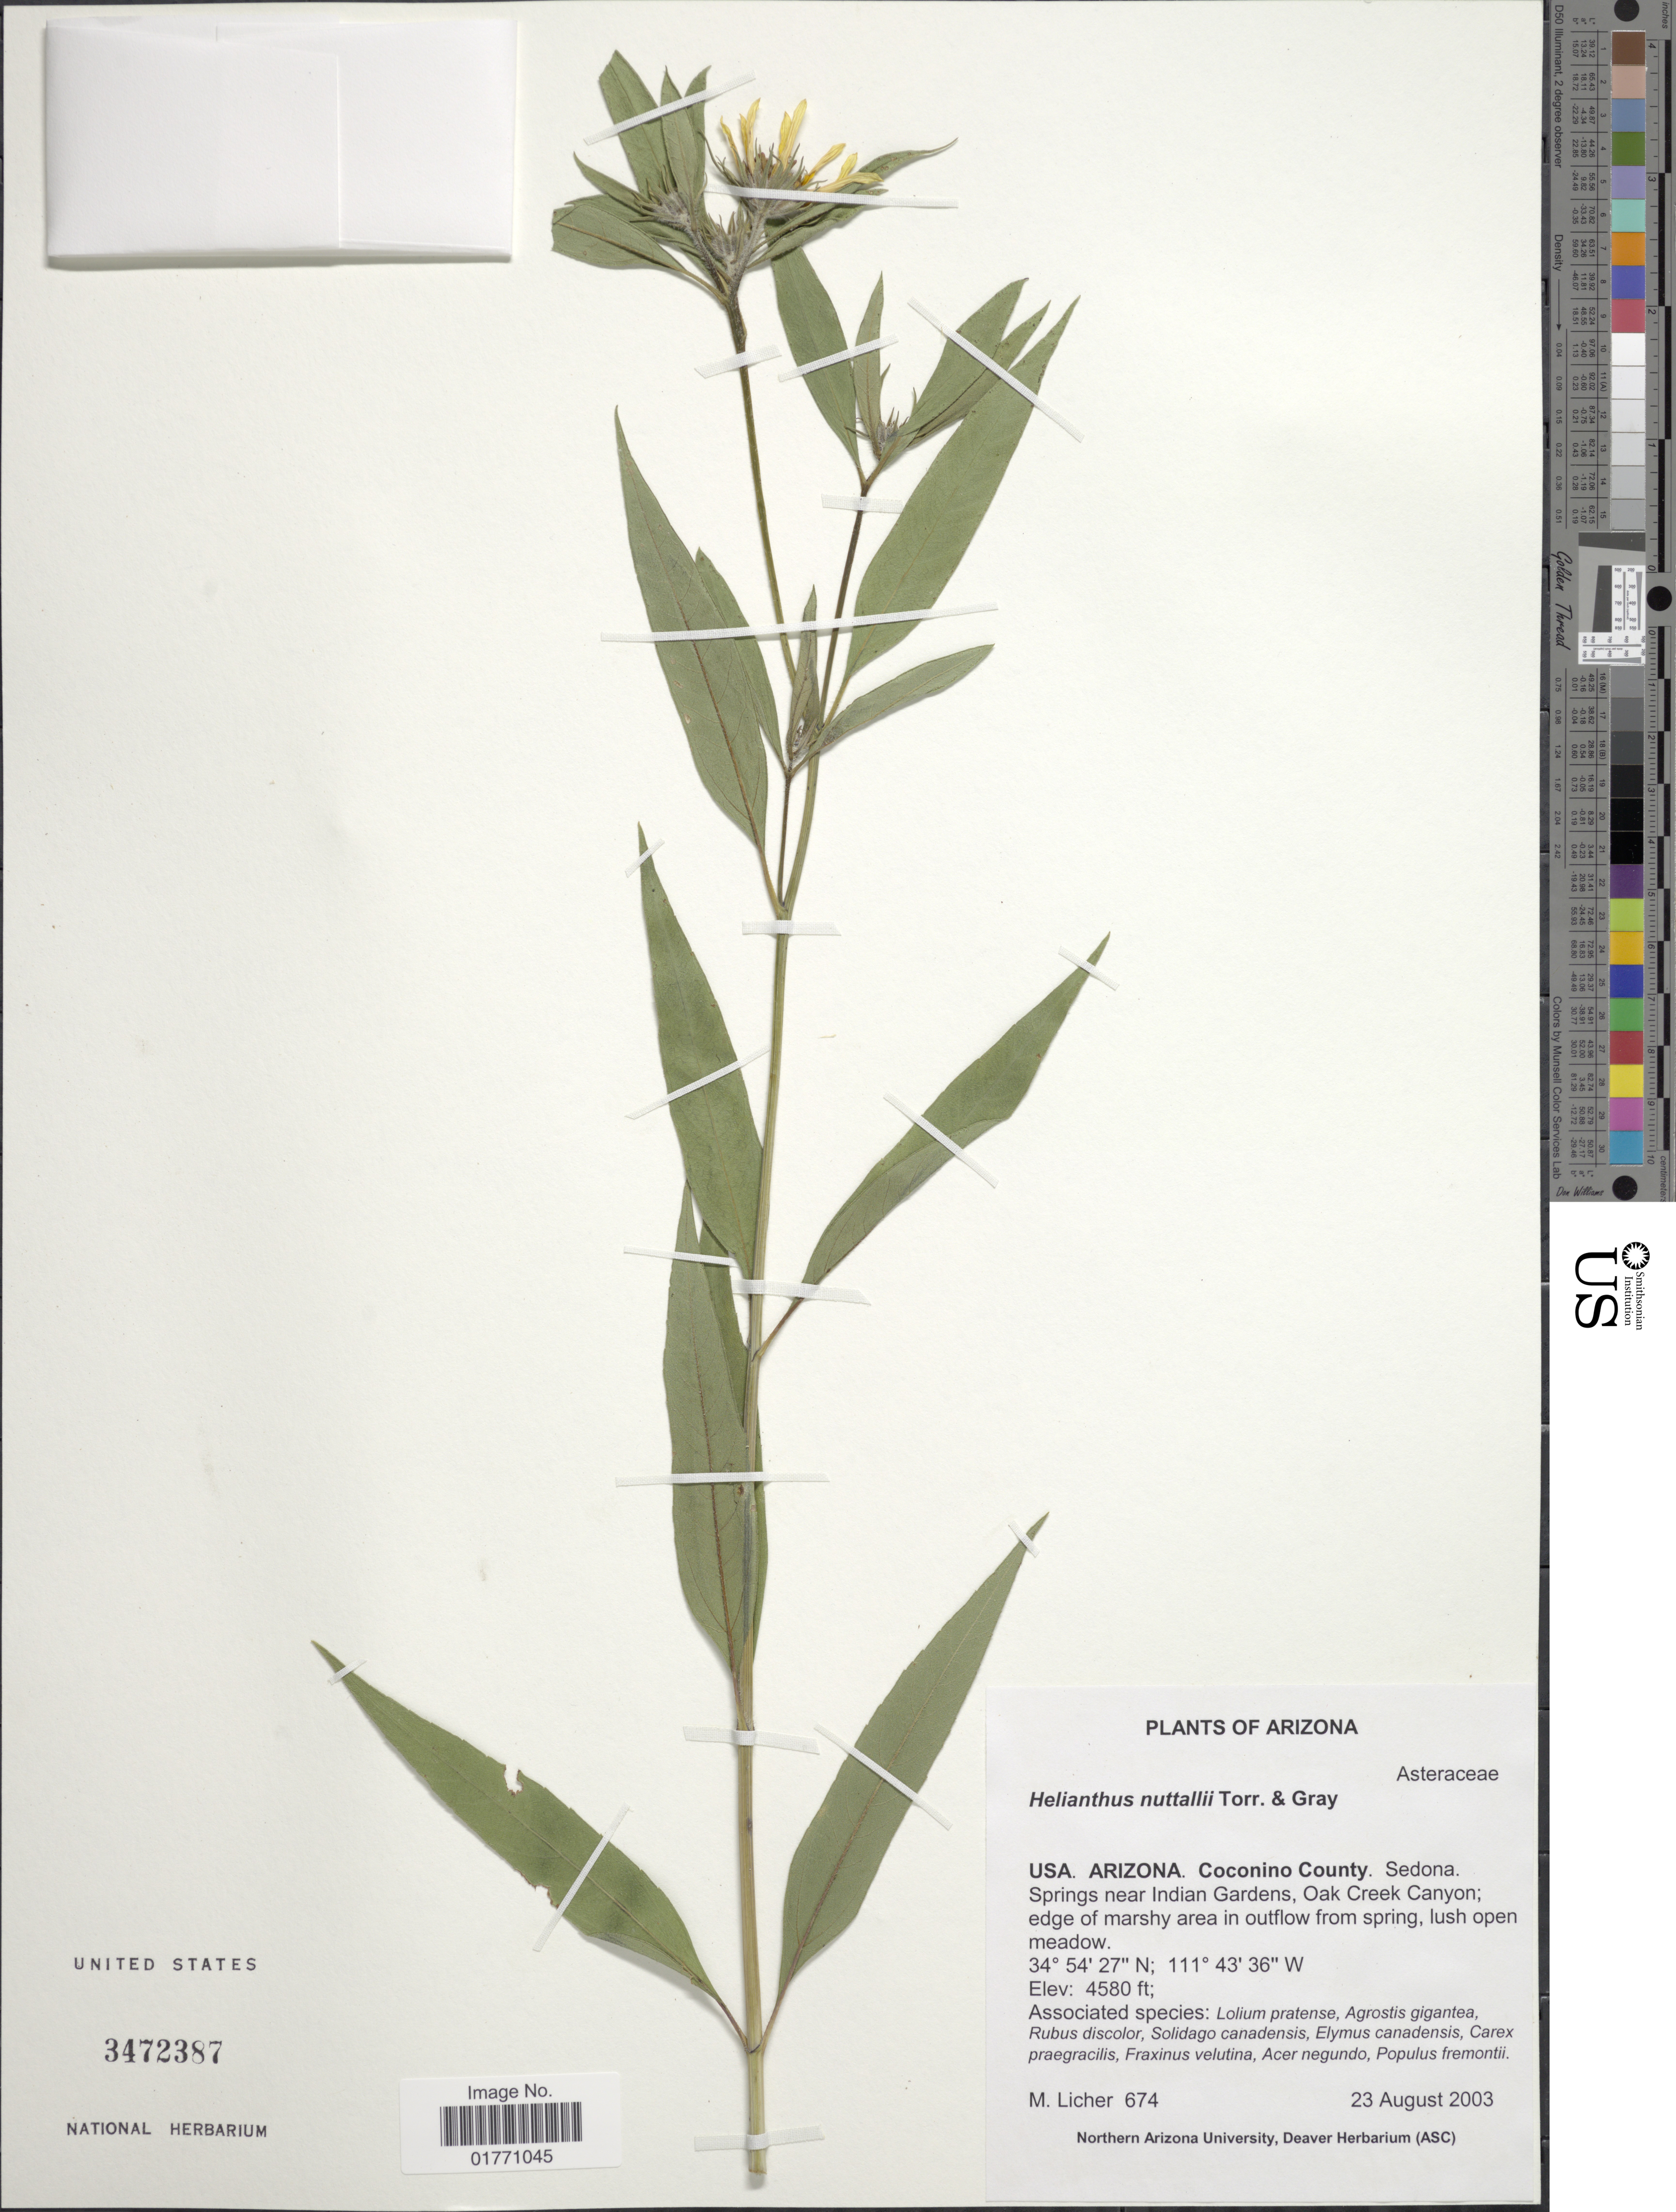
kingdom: Plantae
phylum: Tracheophyta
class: Magnoliopsida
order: Asterales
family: Asteraceae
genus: Helianthus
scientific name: Helianthus nuttallii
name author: Torr. & A. Gray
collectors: M. Licher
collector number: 674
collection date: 2003-08-23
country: United States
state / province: Arizona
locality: Coconino County, Sedona, Springs near Indian Gardens, Oak Creek Canyon; edge of marshy area in outflow from spring, lush open meadow.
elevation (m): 1396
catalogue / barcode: US 3472387